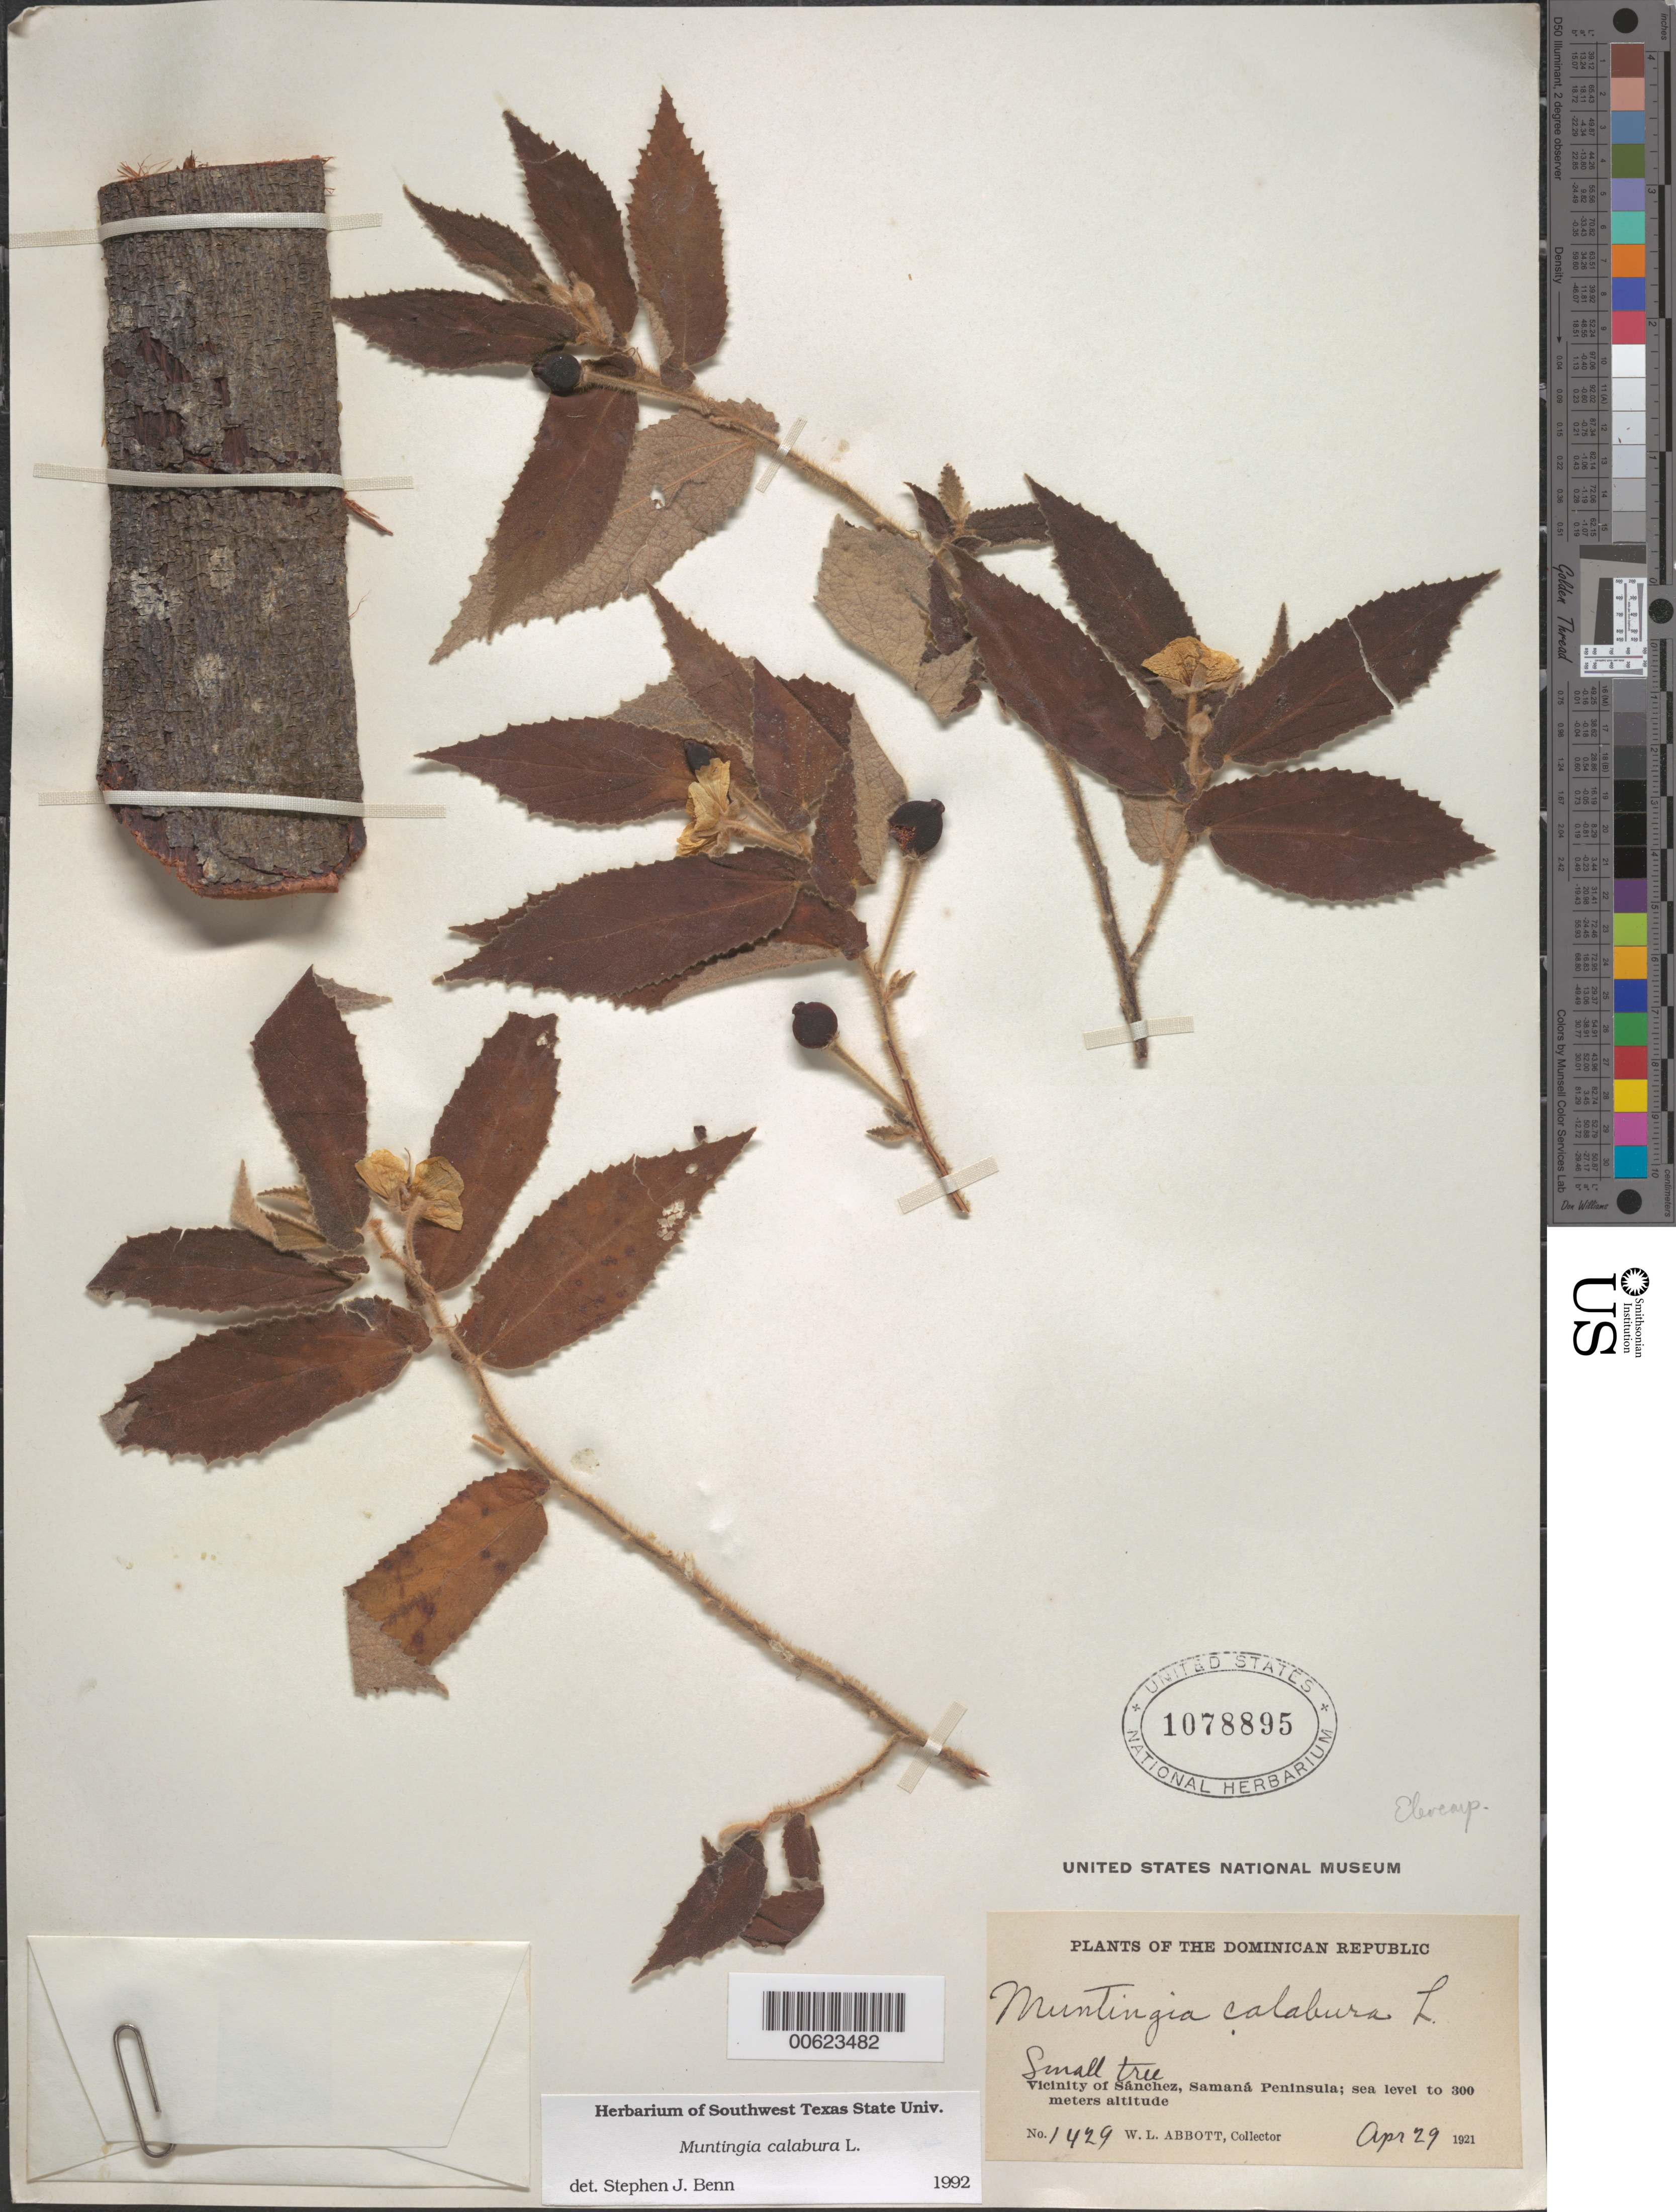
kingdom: Plantae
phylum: Tracheophyta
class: Magnoliopsida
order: Malvales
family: Muntingiaceae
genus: Muntingia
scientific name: Muntingia calabura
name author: L.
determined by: Benn, S. J.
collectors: W. L. Abbott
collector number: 1429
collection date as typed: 29 Apr 1921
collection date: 1921-04-29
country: Dominican Republic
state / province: Samaná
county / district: Sánchez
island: Hispaniola Island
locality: Vicinity of Sánchez [Samana Peninsula]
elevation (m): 0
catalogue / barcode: US 1078895